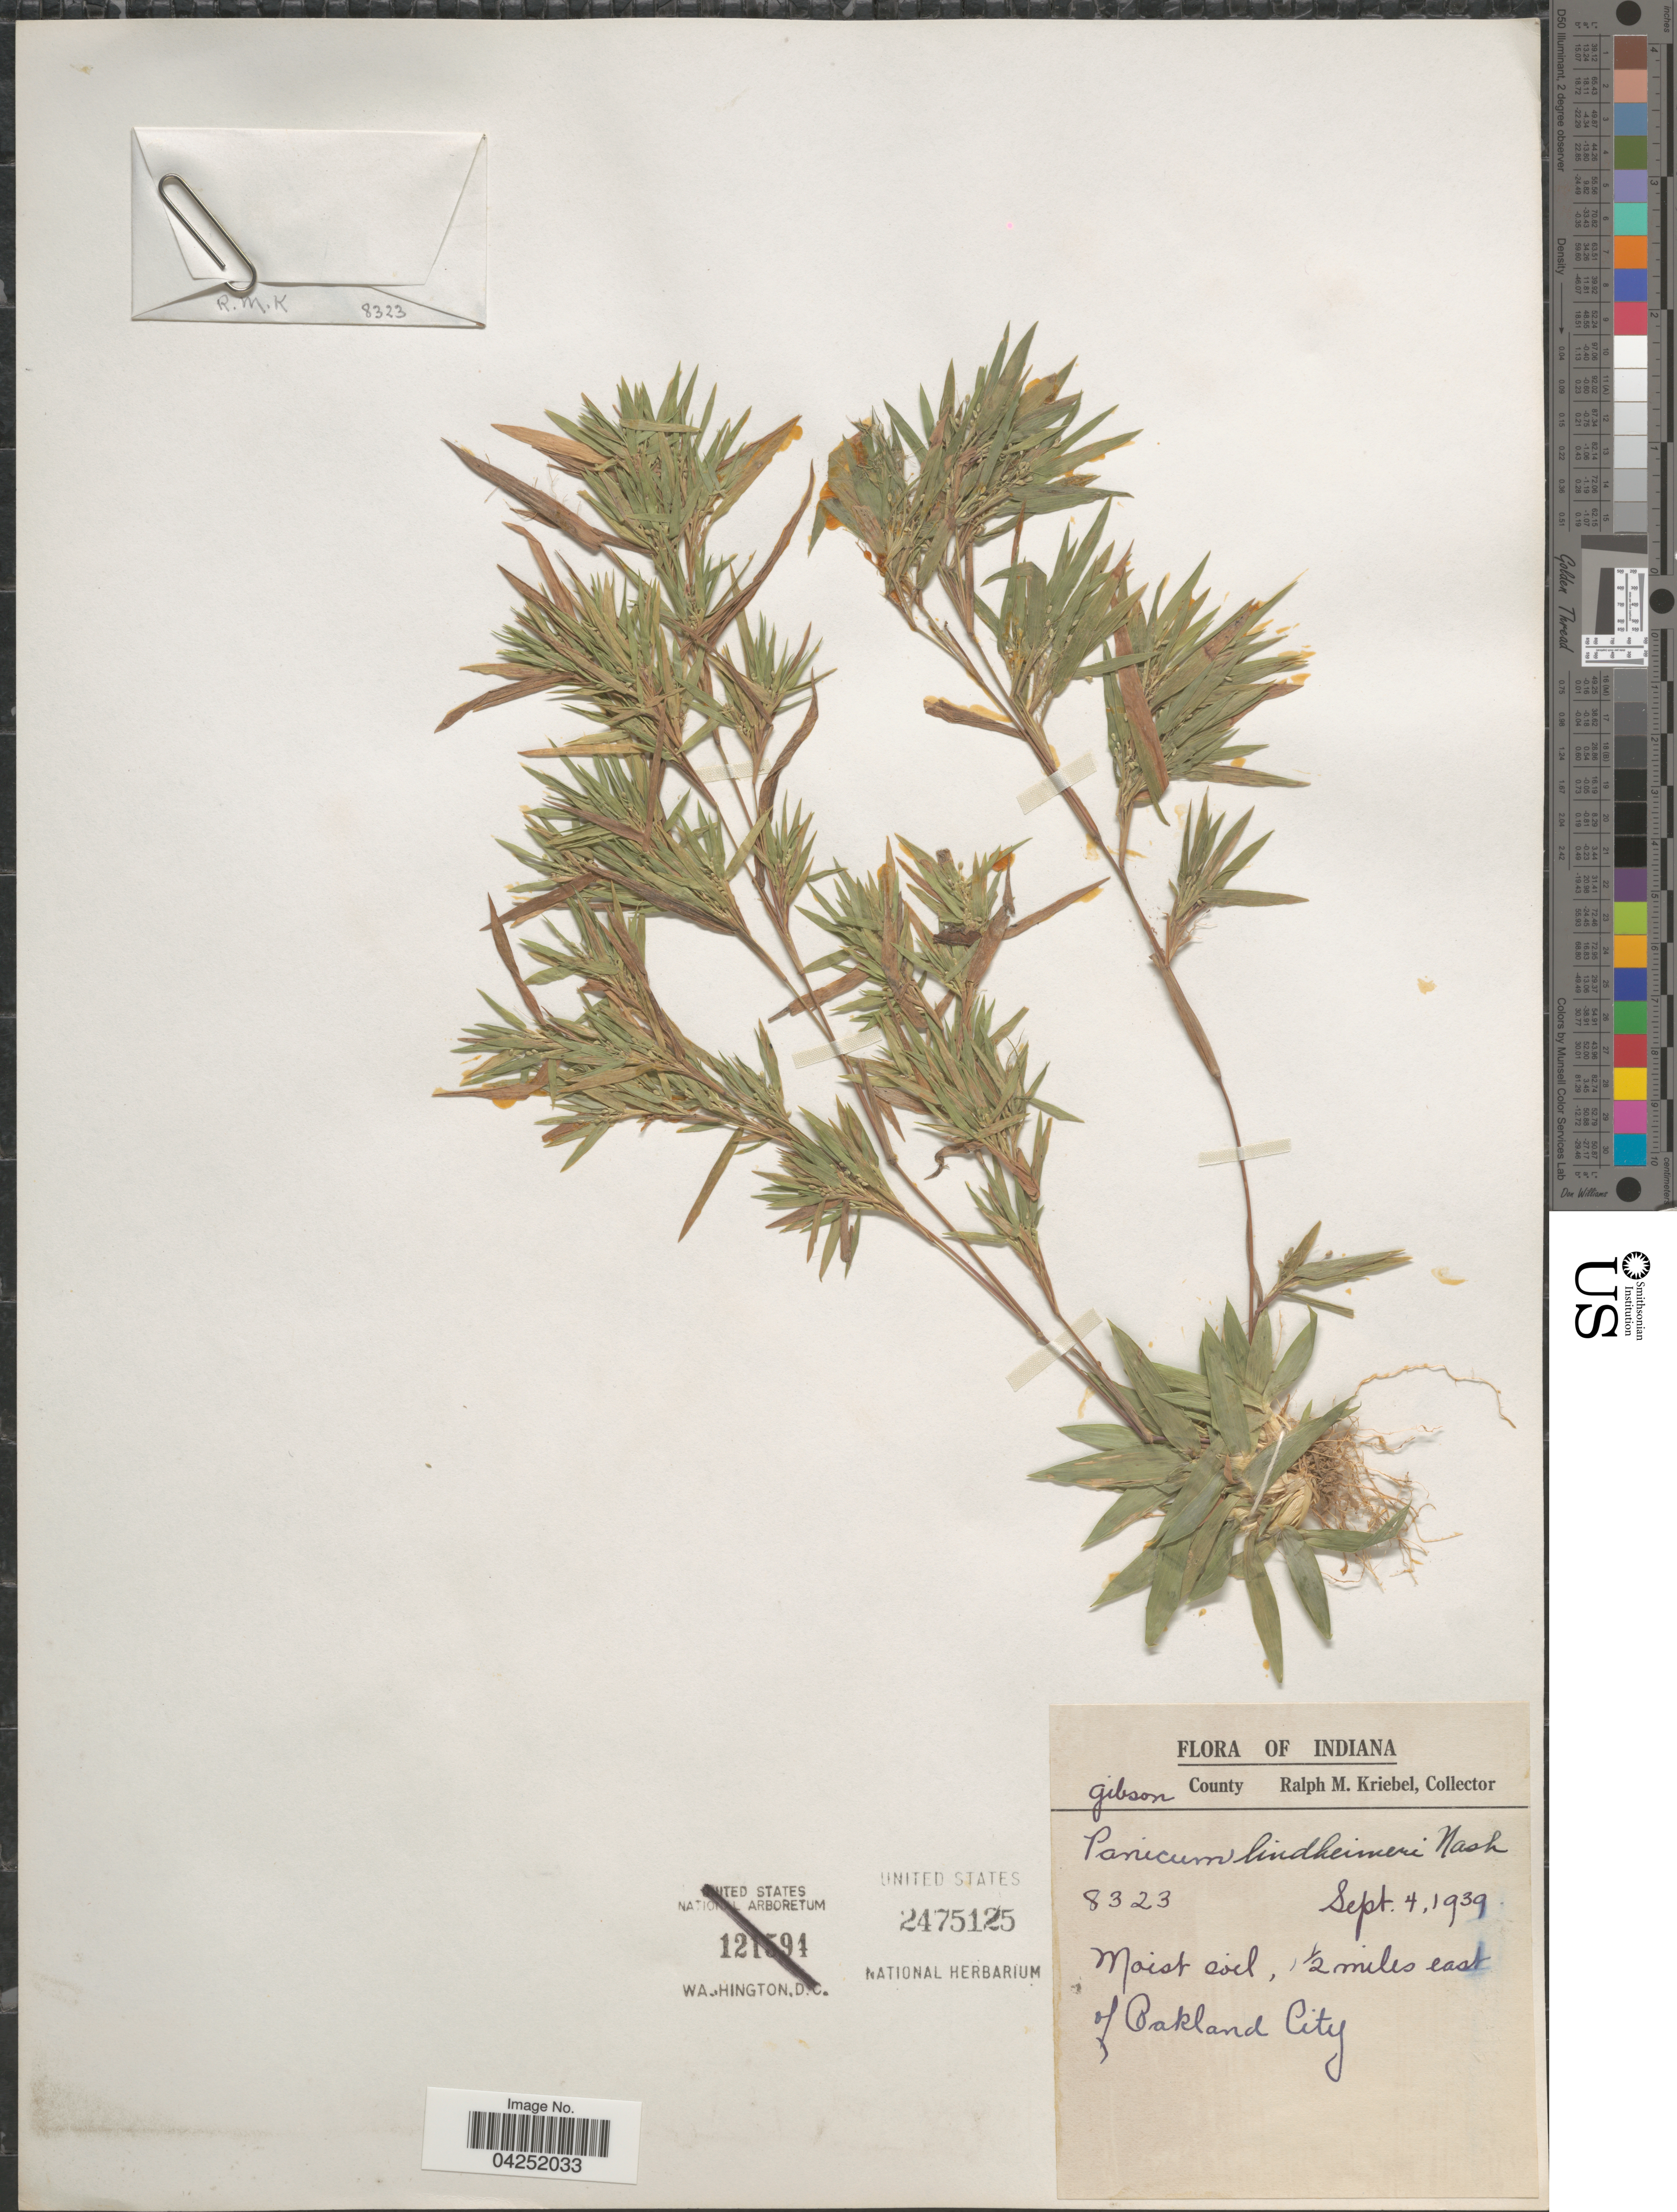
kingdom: Plantae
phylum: Tracheophyta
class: Liliopsida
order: Poales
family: Poaceae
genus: Dichanthelium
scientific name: Dichanthelium acuminatum var. lindheimeri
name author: (Nash) Gould & C.A. Clark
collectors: R. M. Kriebel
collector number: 8323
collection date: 1939-09-04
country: United States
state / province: Indiana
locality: Gibson County. Moist soil, 1½ miles east of Oakland City.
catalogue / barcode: US 2475125